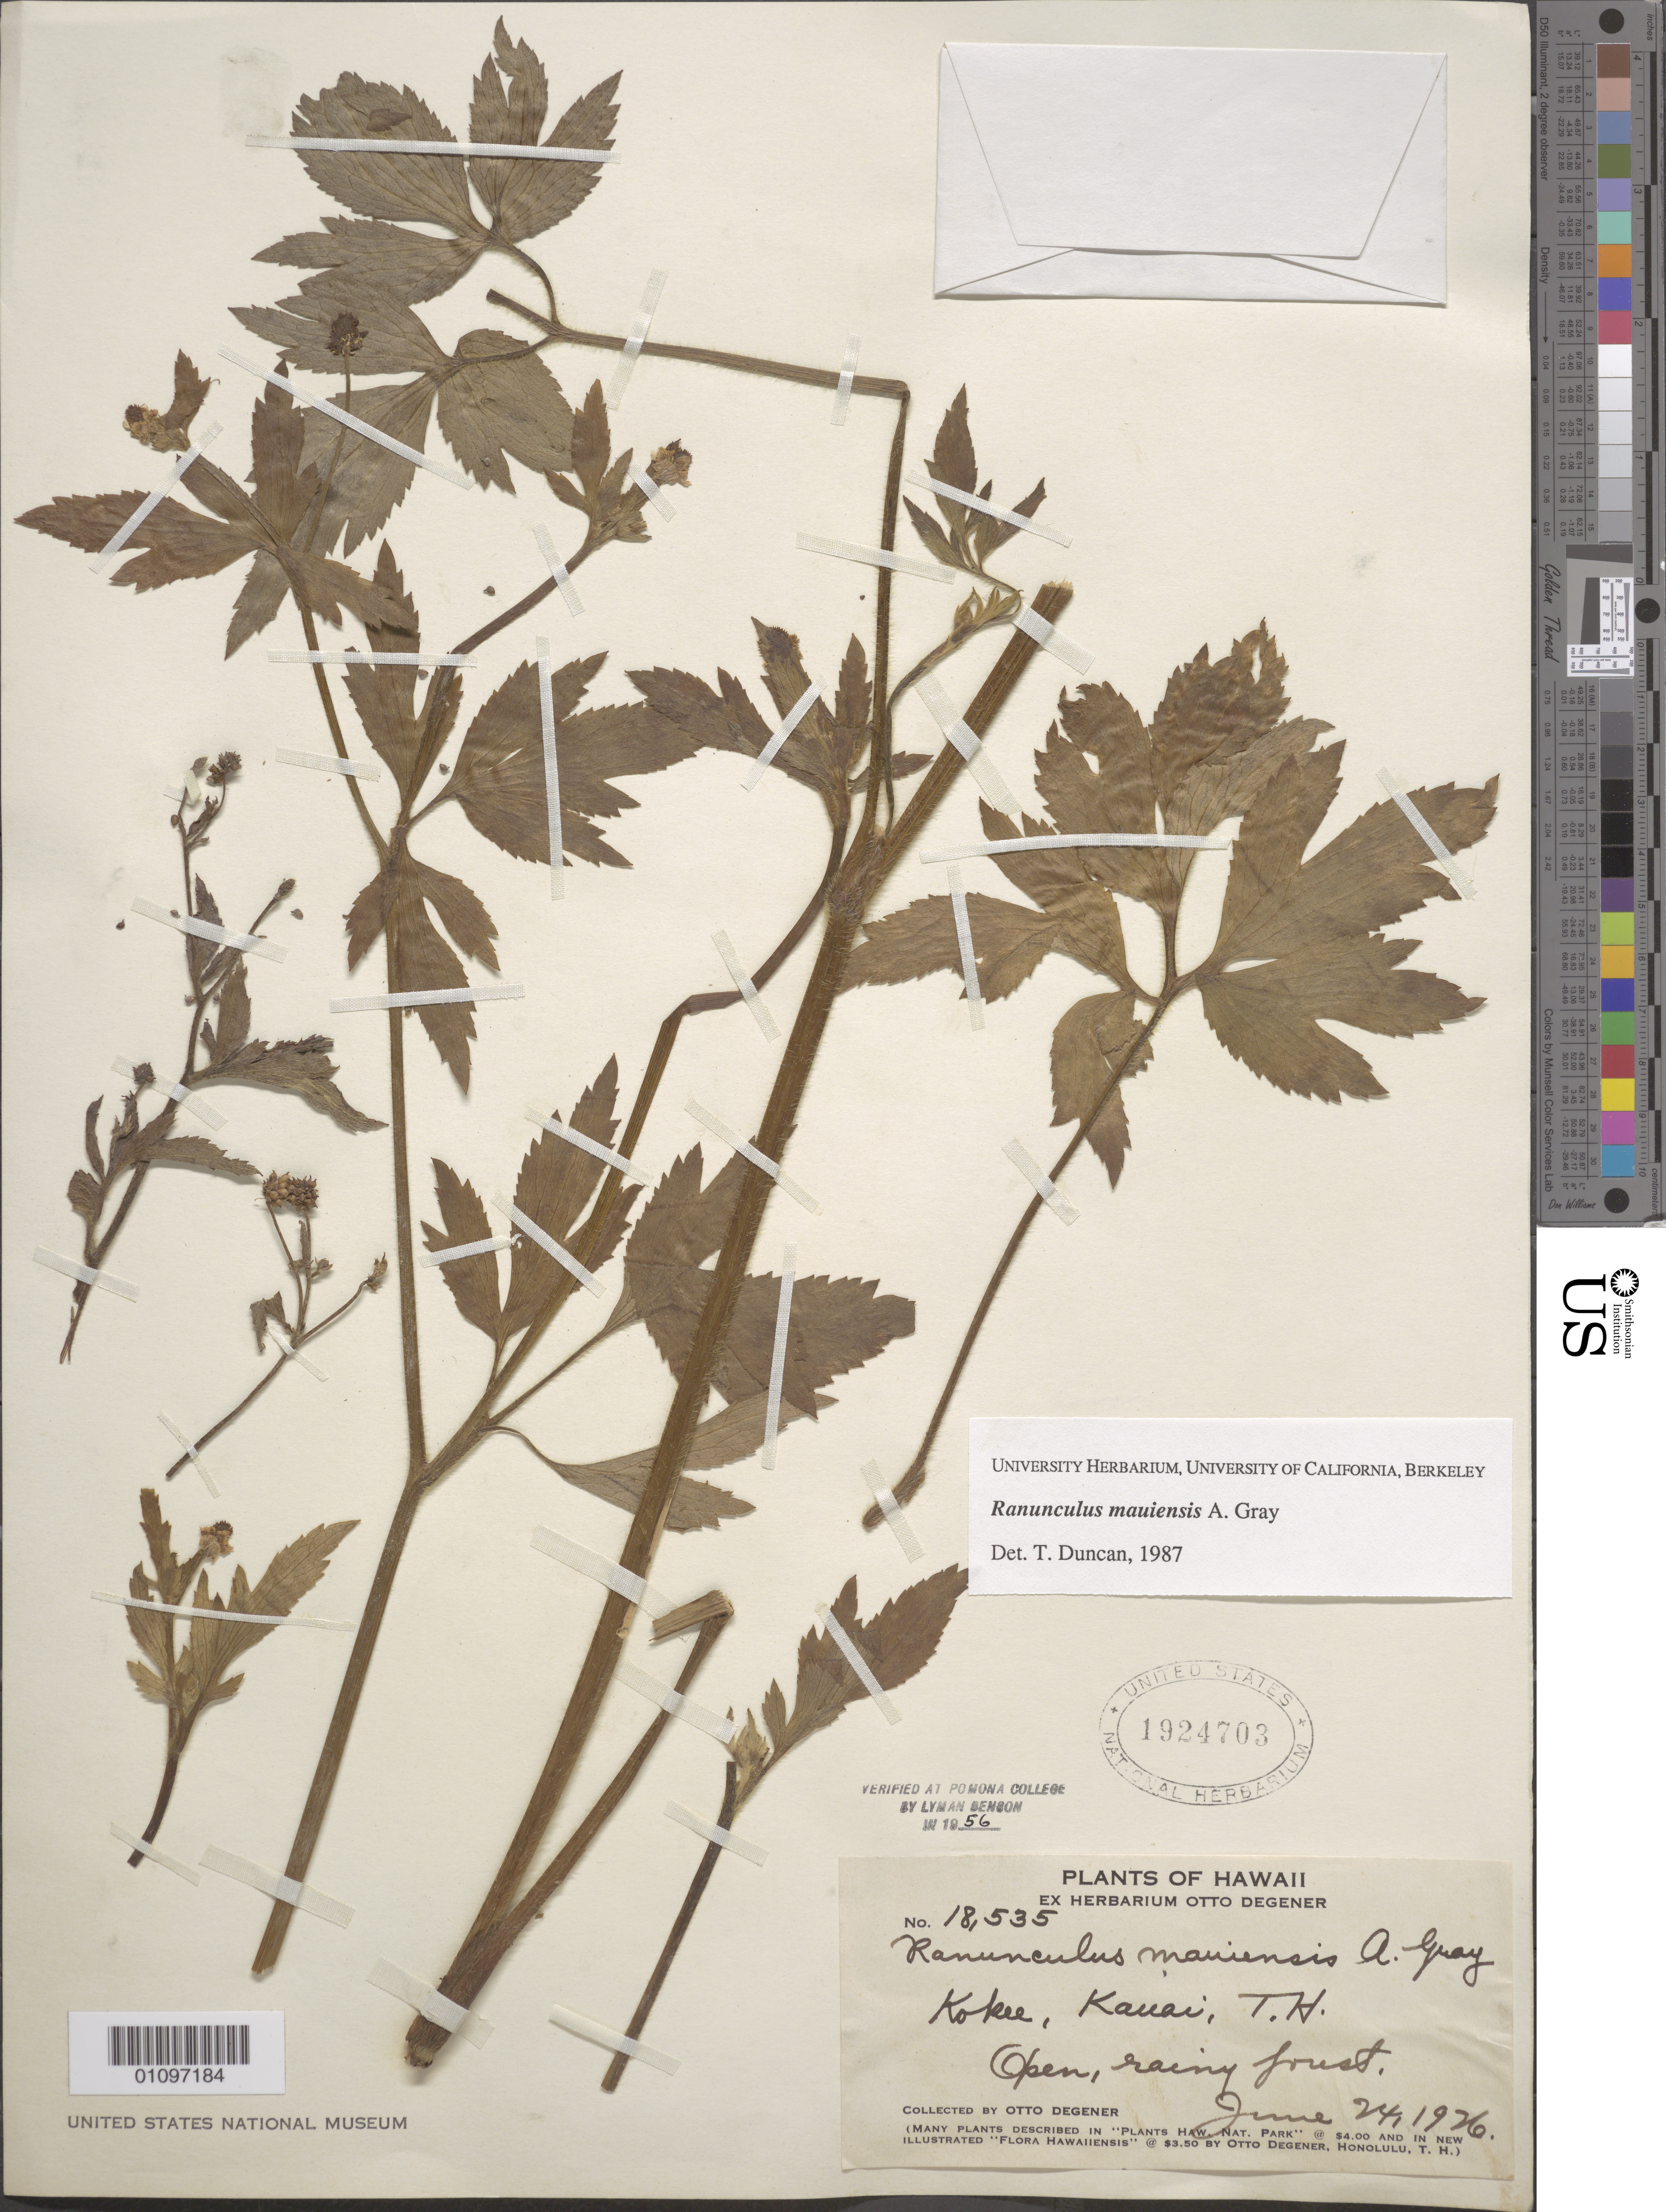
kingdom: Plantae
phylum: Tracheophyta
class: Magnoliopsida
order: Ranunculales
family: Ranunculaceae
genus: Ranunculus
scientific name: Ranunculus mauiensis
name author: A. Gray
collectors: O. Degener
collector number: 18535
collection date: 1926-06-24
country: United States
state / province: Hawaii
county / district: Kaui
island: Kaua'i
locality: Kokee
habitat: open, rainy forest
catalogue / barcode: US 1924703